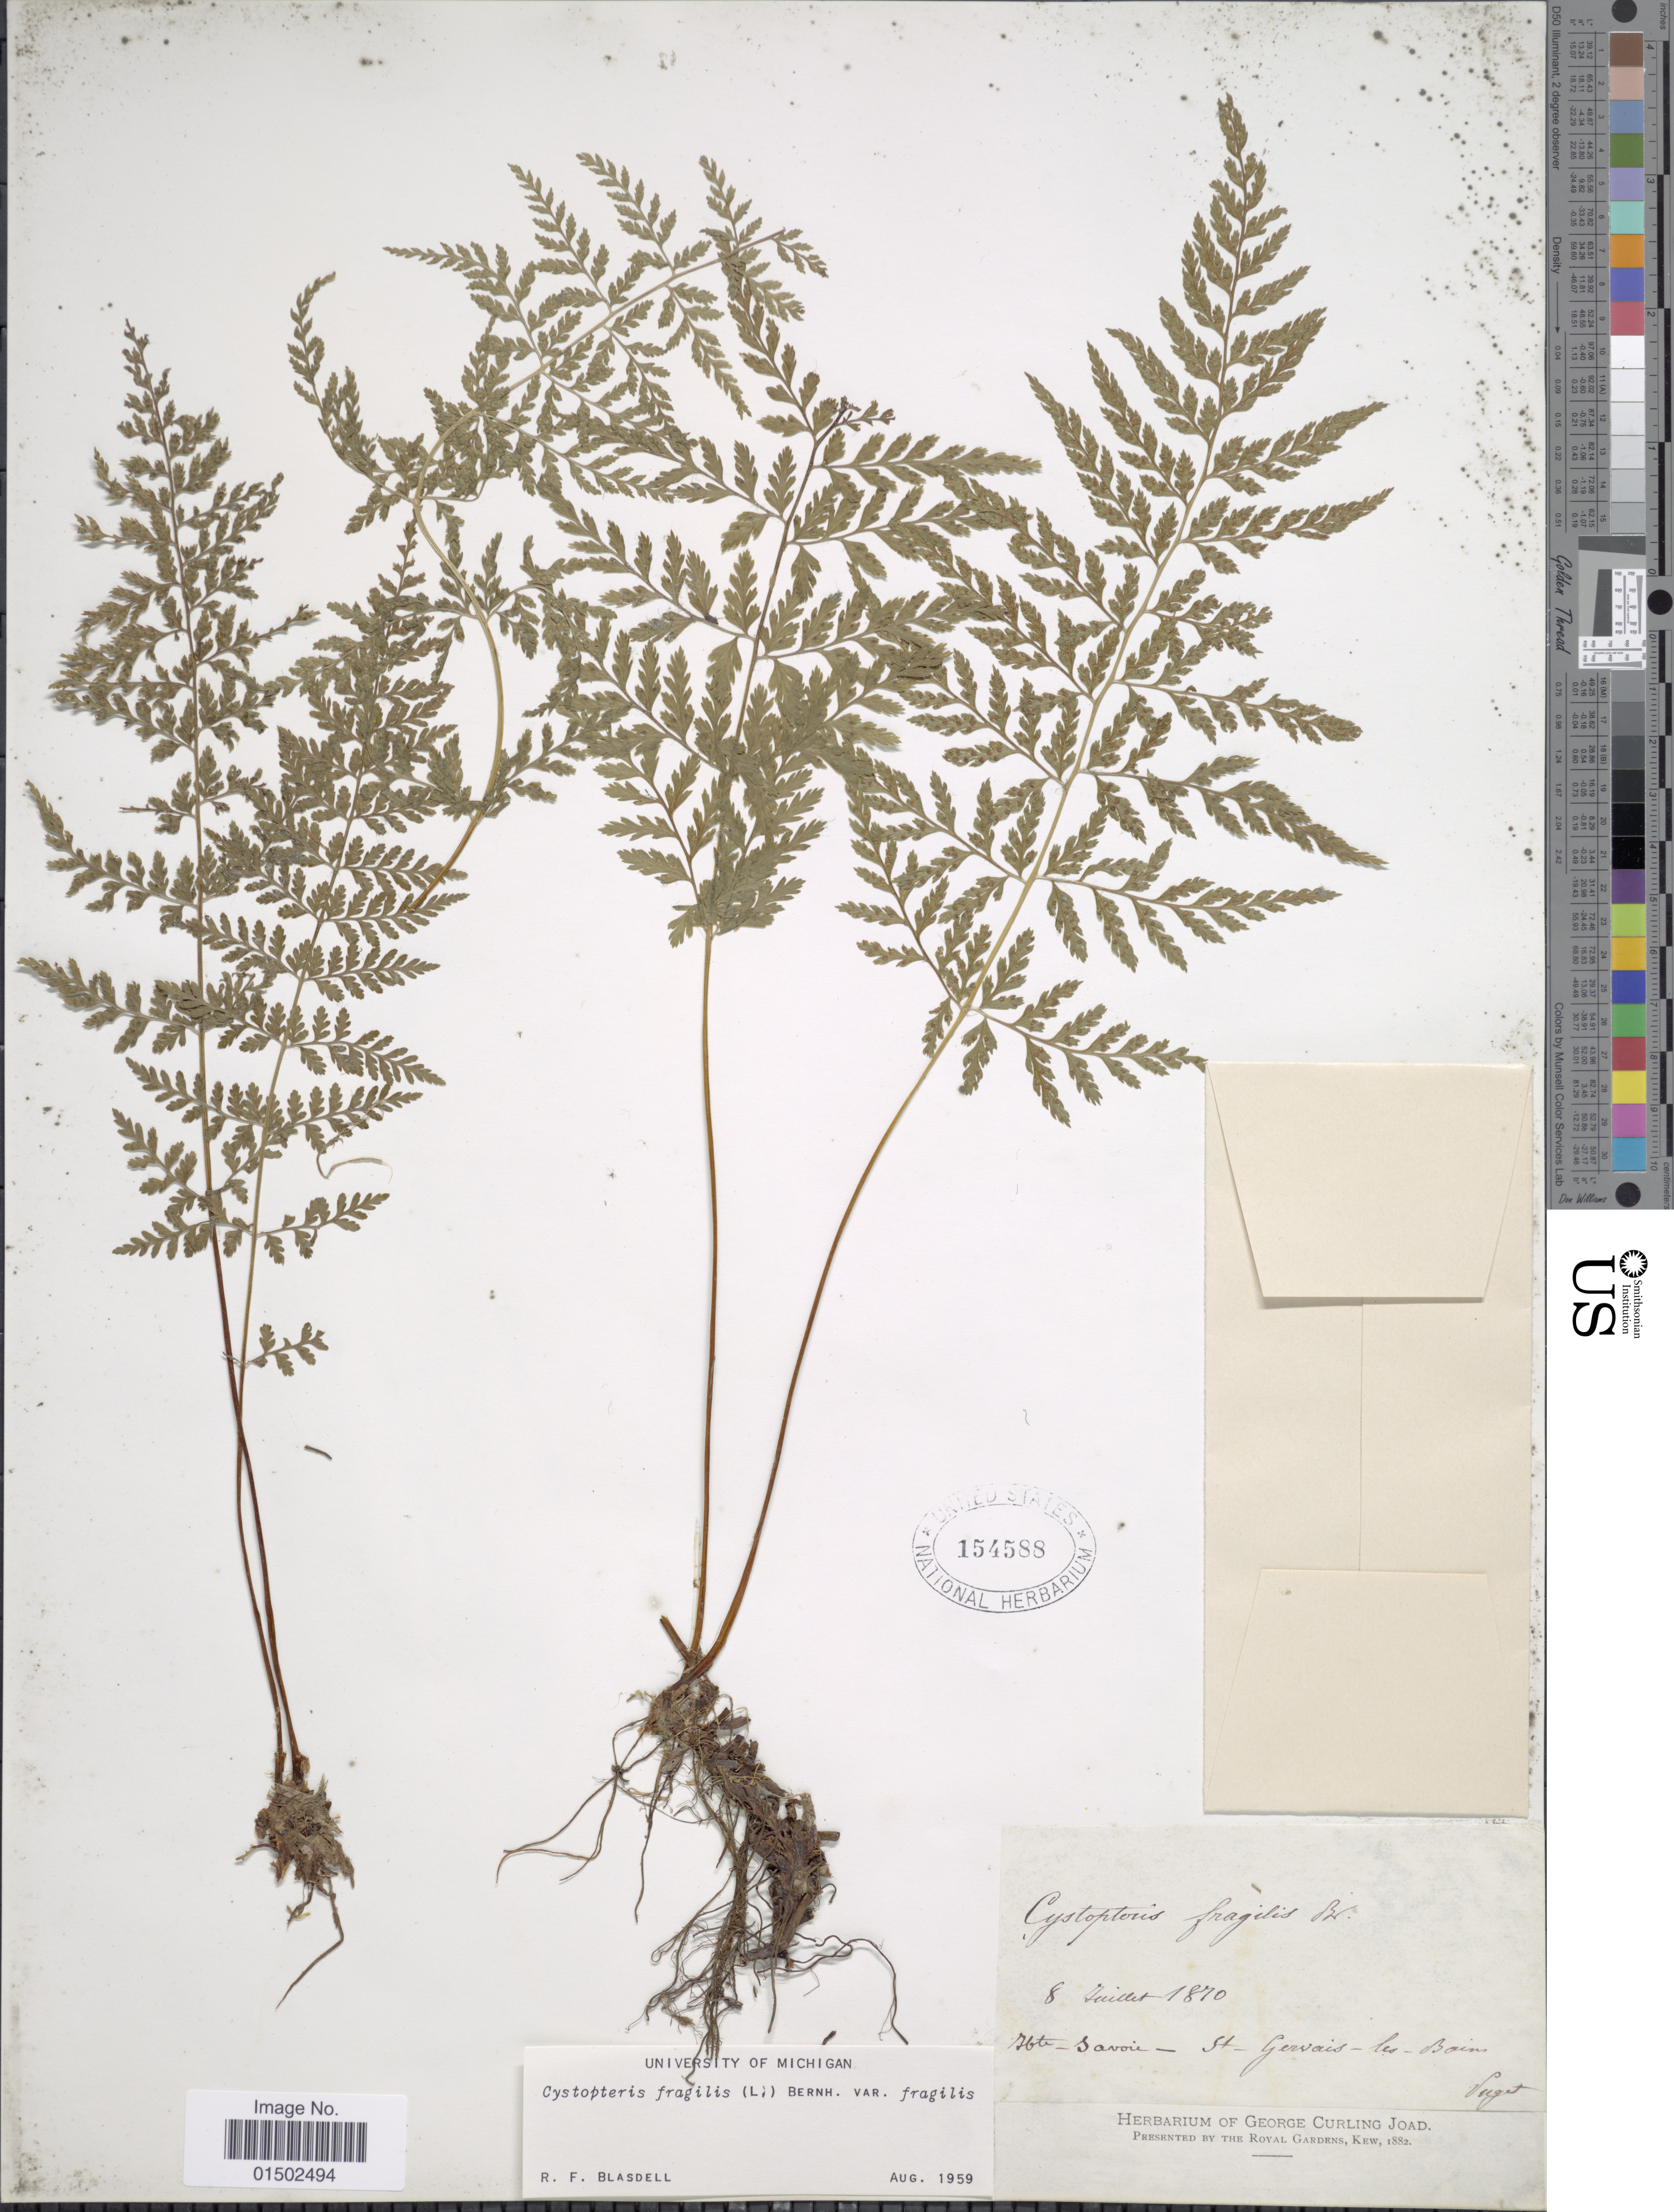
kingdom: Plantae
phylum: Tracheophyta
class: Polypodiopsida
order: Polypodiales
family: Cystopteridaceae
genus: Cystopteris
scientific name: Cystopteris fragilis var. fragilis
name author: (L.) Bernh.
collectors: G. C. Joad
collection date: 1870-07-08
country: France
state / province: Auvergne-Rhône-Alpes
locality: Hbt- savoie- St - Gervais- les- bains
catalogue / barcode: US 154588